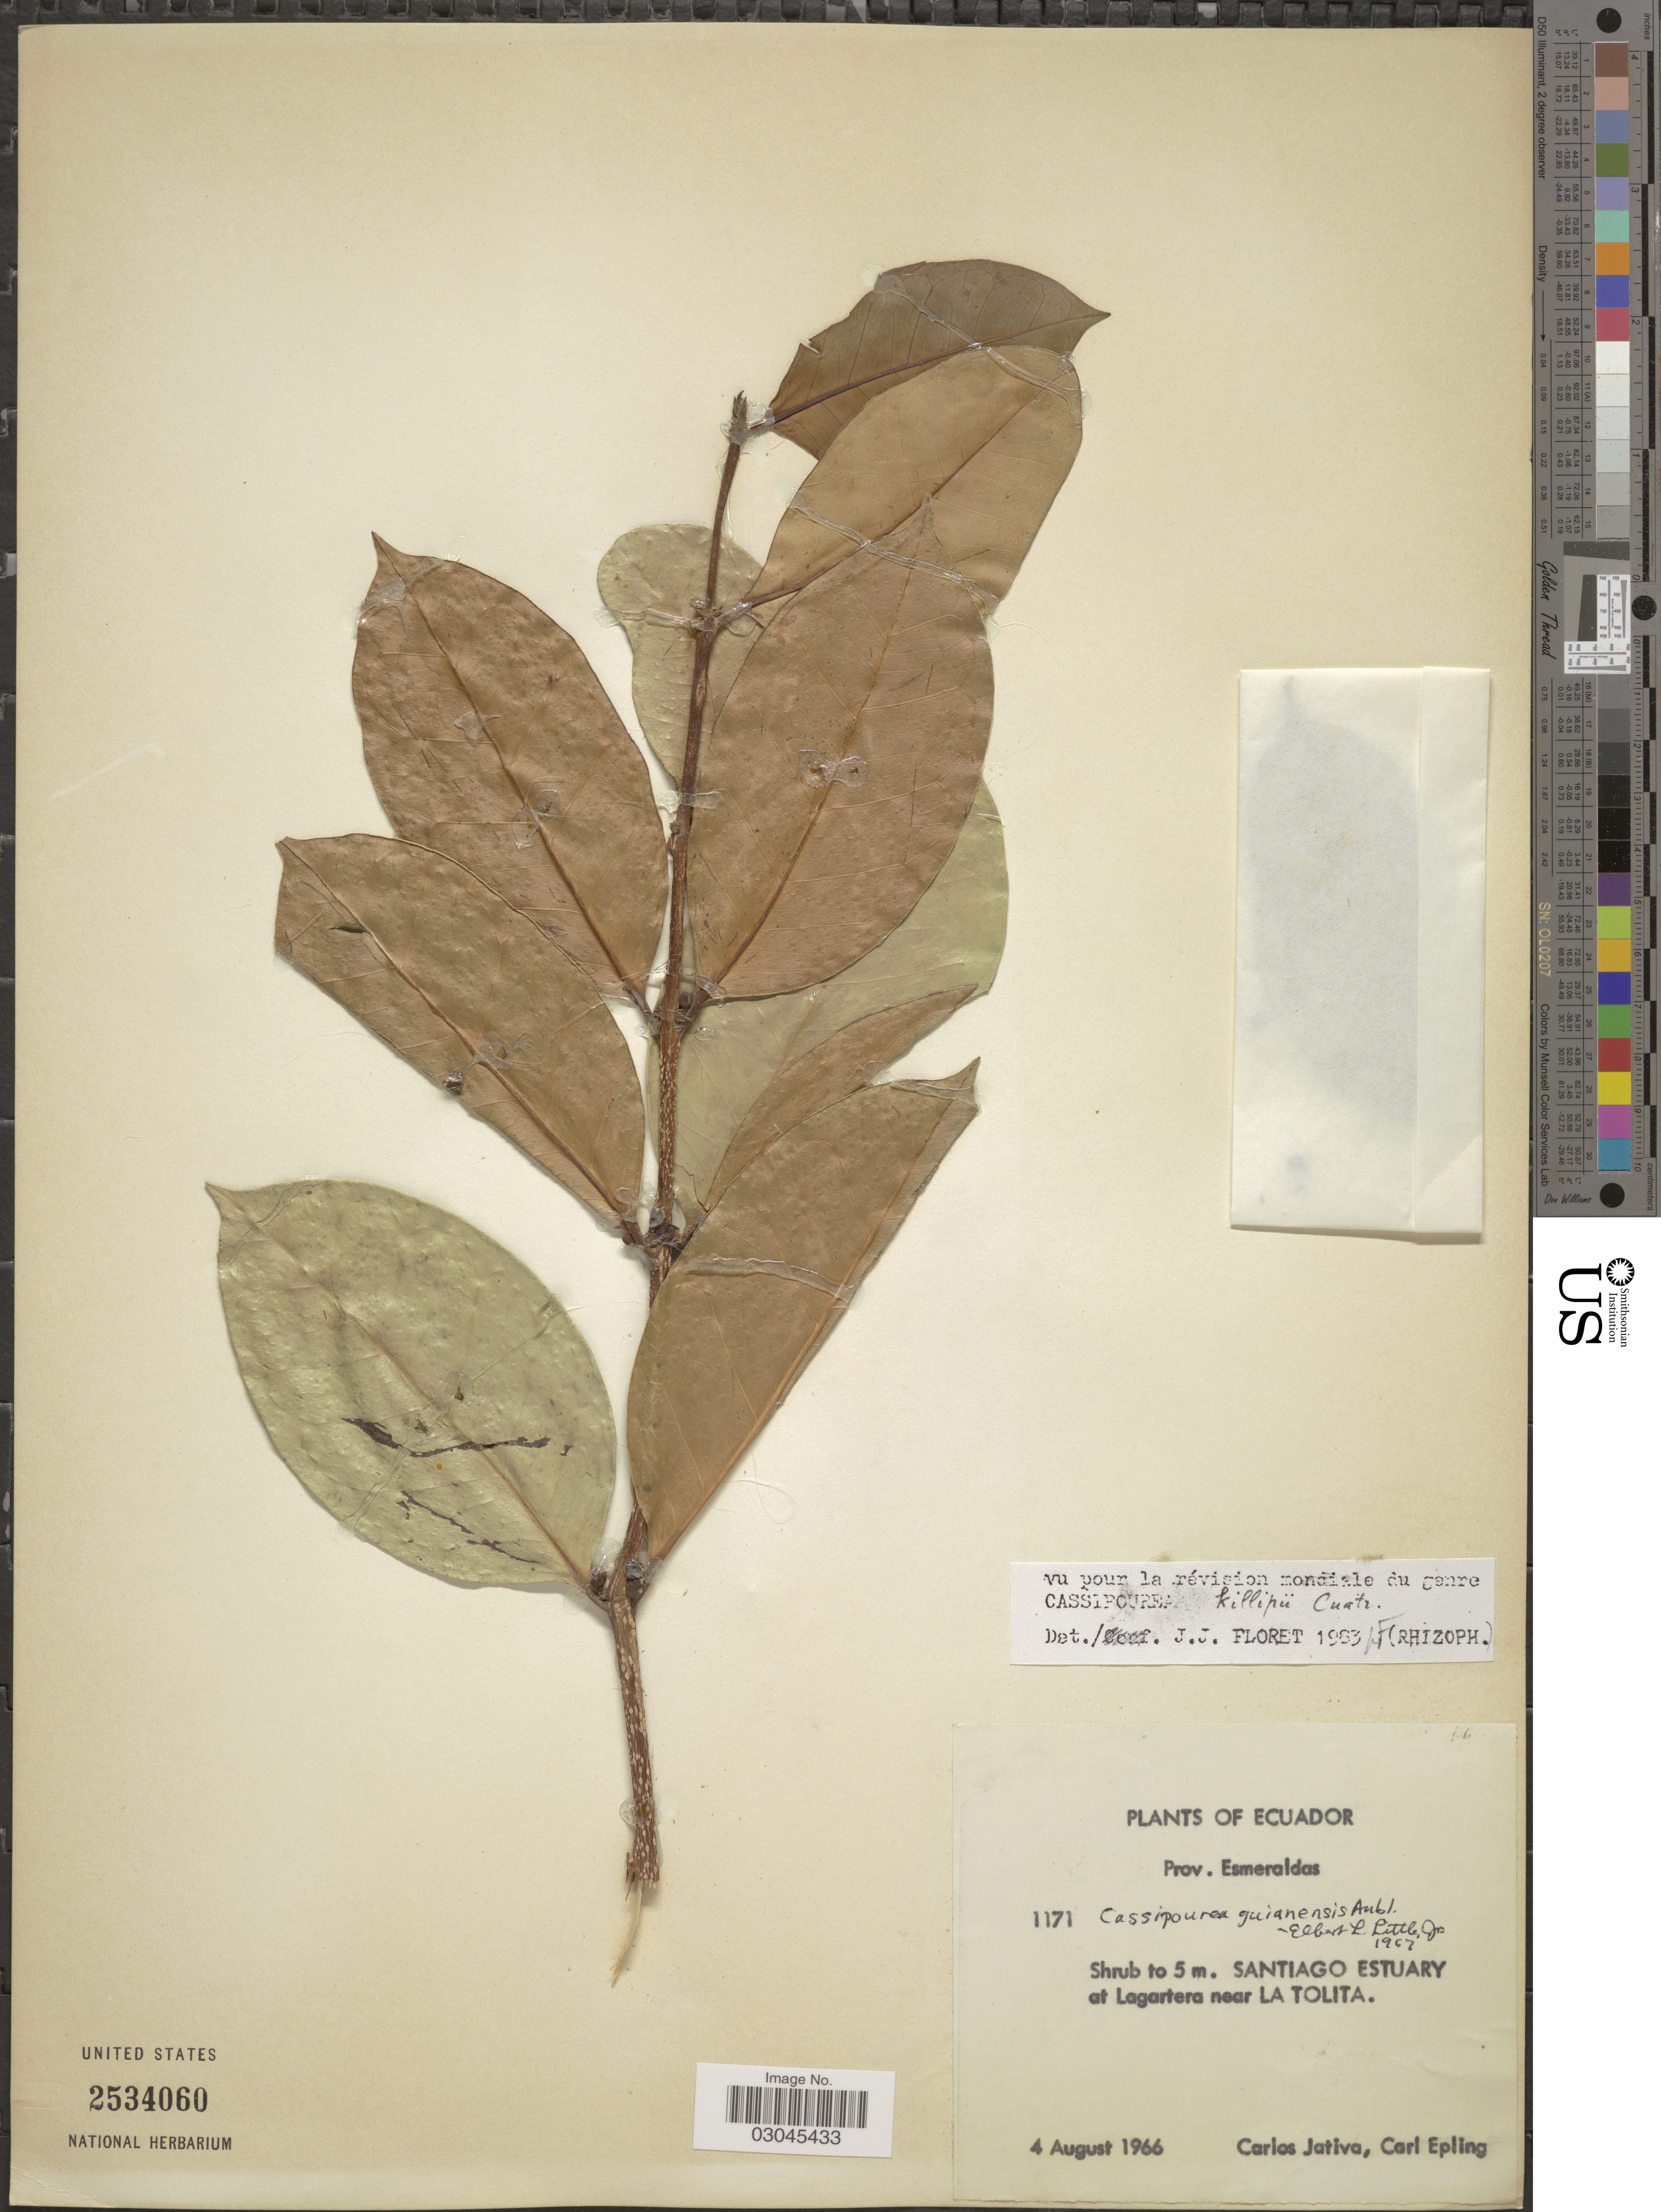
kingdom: Plantae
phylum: Tracheophyta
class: Magnoliopsida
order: Malpighiales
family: Rhizophoraceae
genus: Cassipourea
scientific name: Cassipourea killipii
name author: Cuatrec.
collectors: C. D. Játiva & C. C. Epling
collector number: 1171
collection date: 1966-08-04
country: Ecuador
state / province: Esmeraldas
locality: Prov. Esmeraldas. Santiago Estuary at Lagartera near La Tolita.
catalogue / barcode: US 2534060